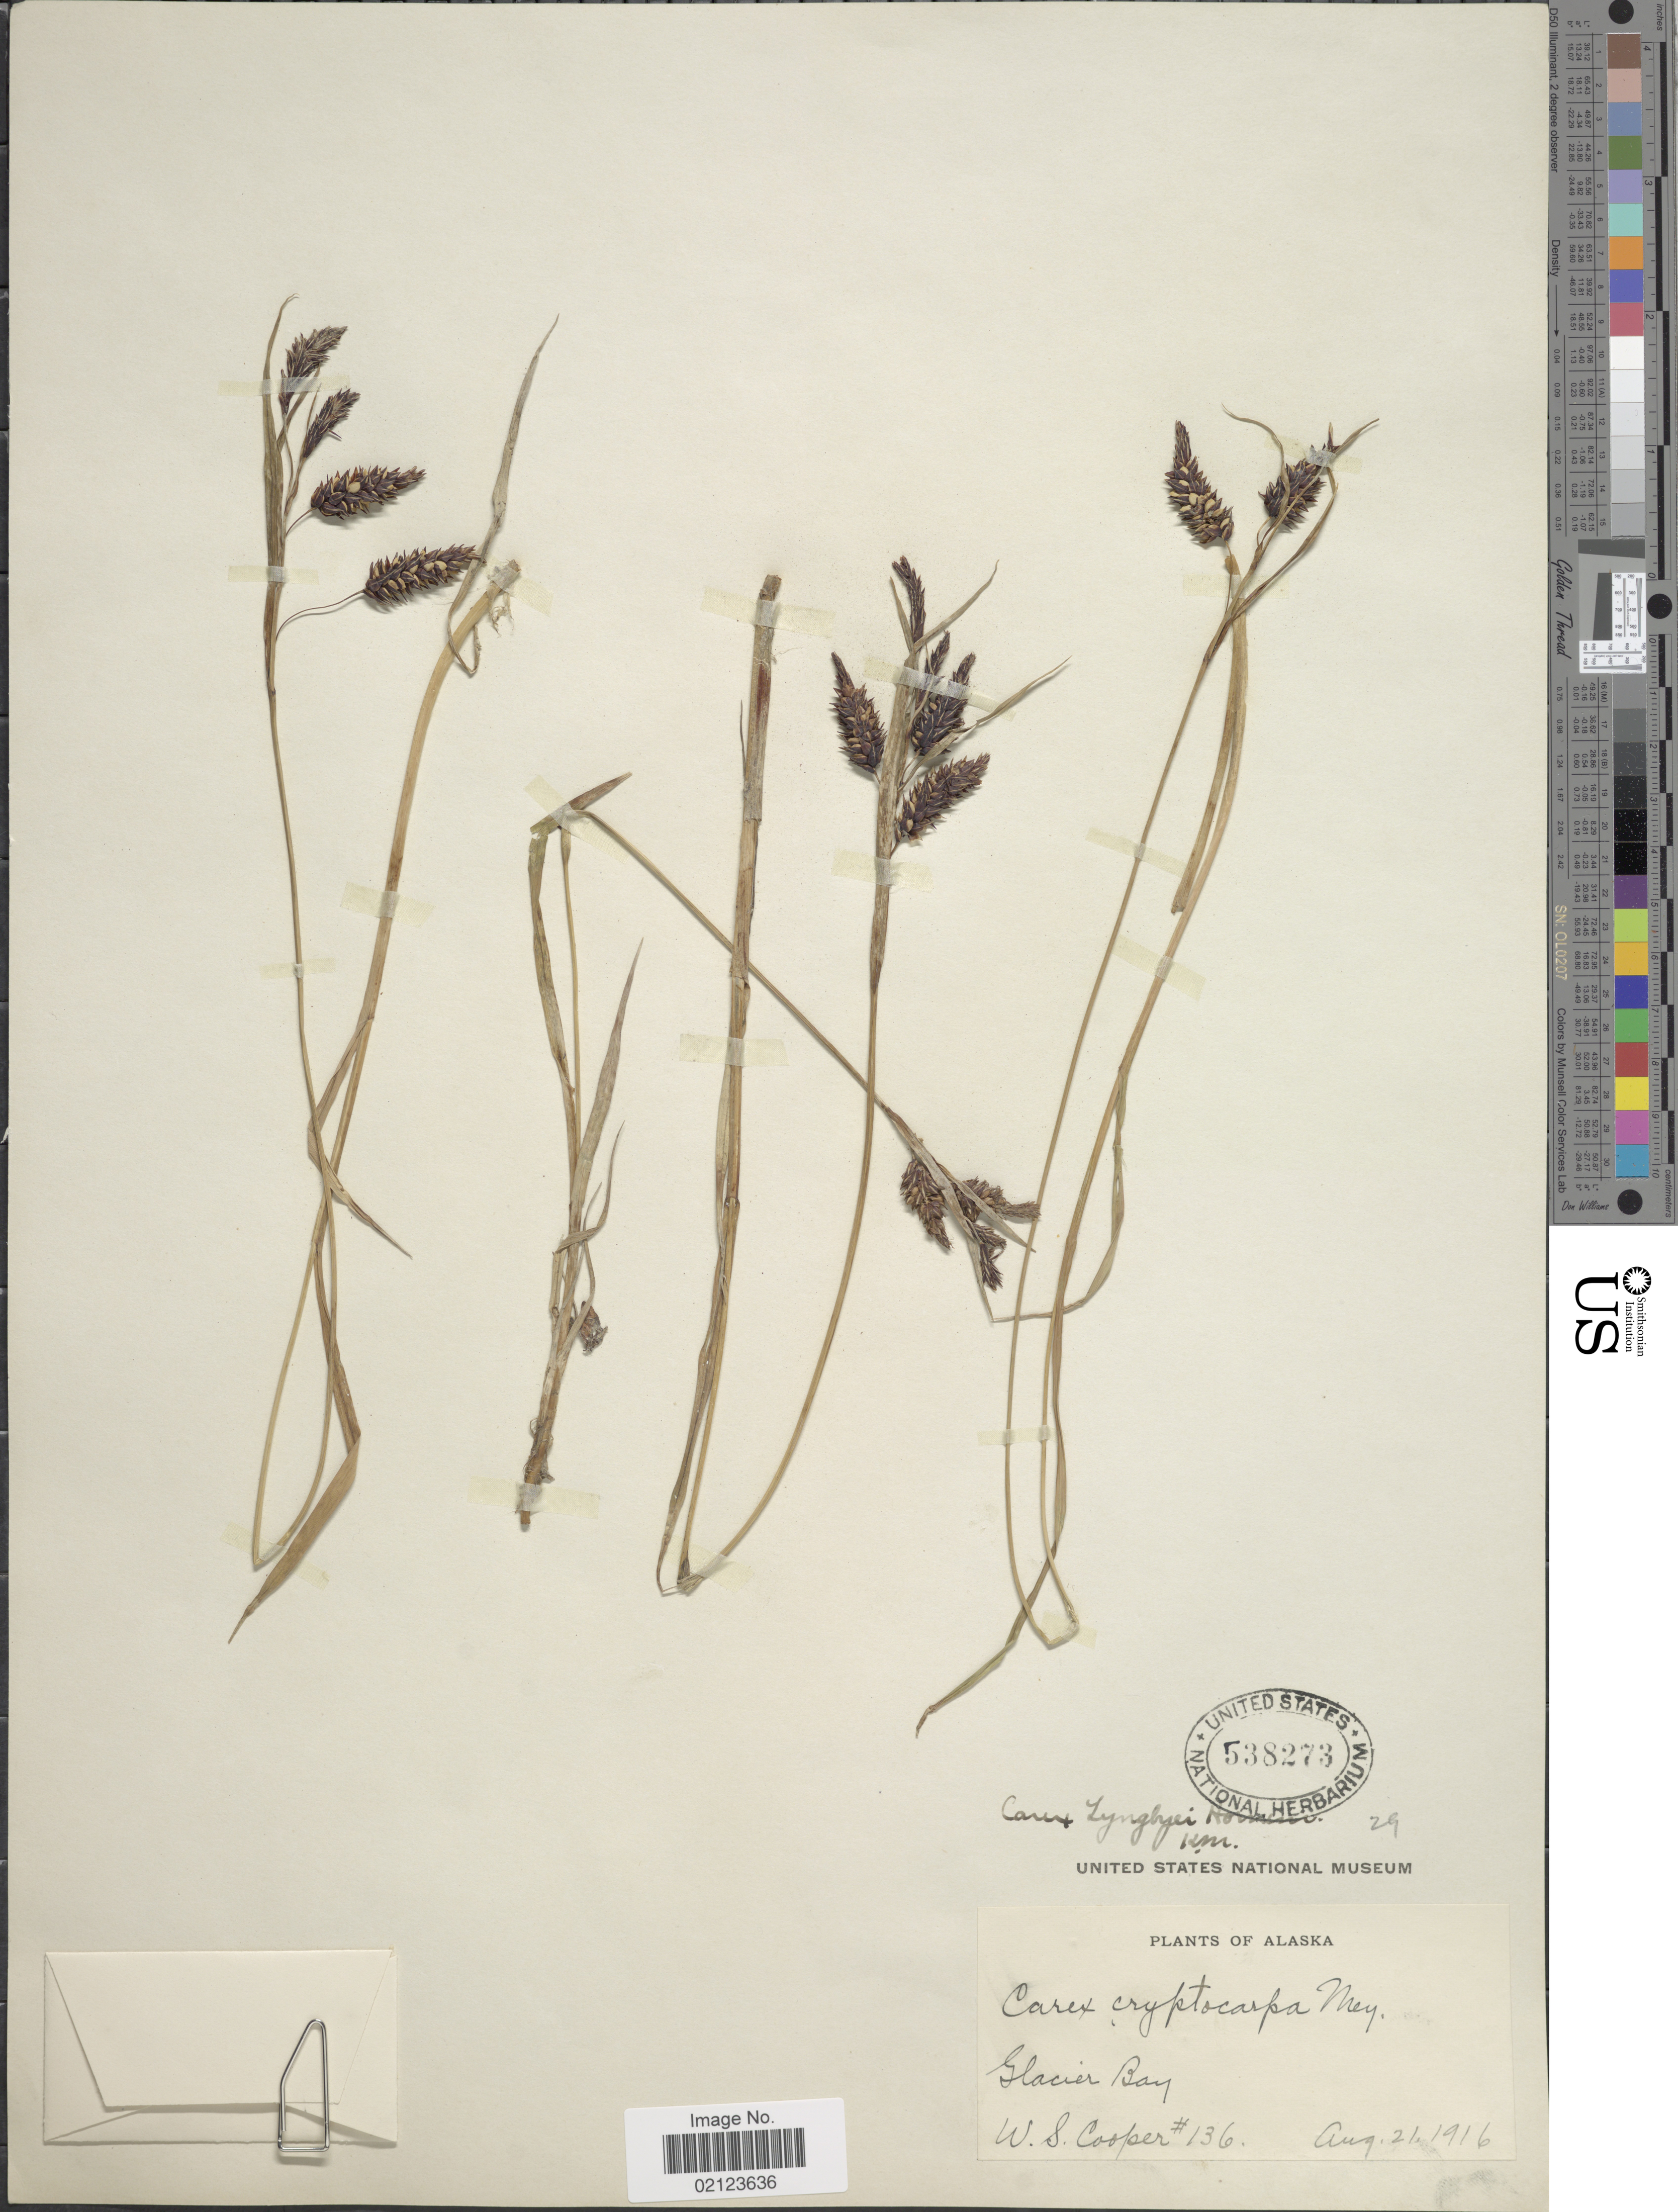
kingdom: Plantae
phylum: Tracheophyta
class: Liliopsida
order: Poales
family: Cyperaceae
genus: Carex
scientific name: Carex lyngbyei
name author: Hornem.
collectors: W. Cooper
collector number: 136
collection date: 1916-08-21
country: United States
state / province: Alaska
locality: Glacier Bay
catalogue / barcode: US 538273